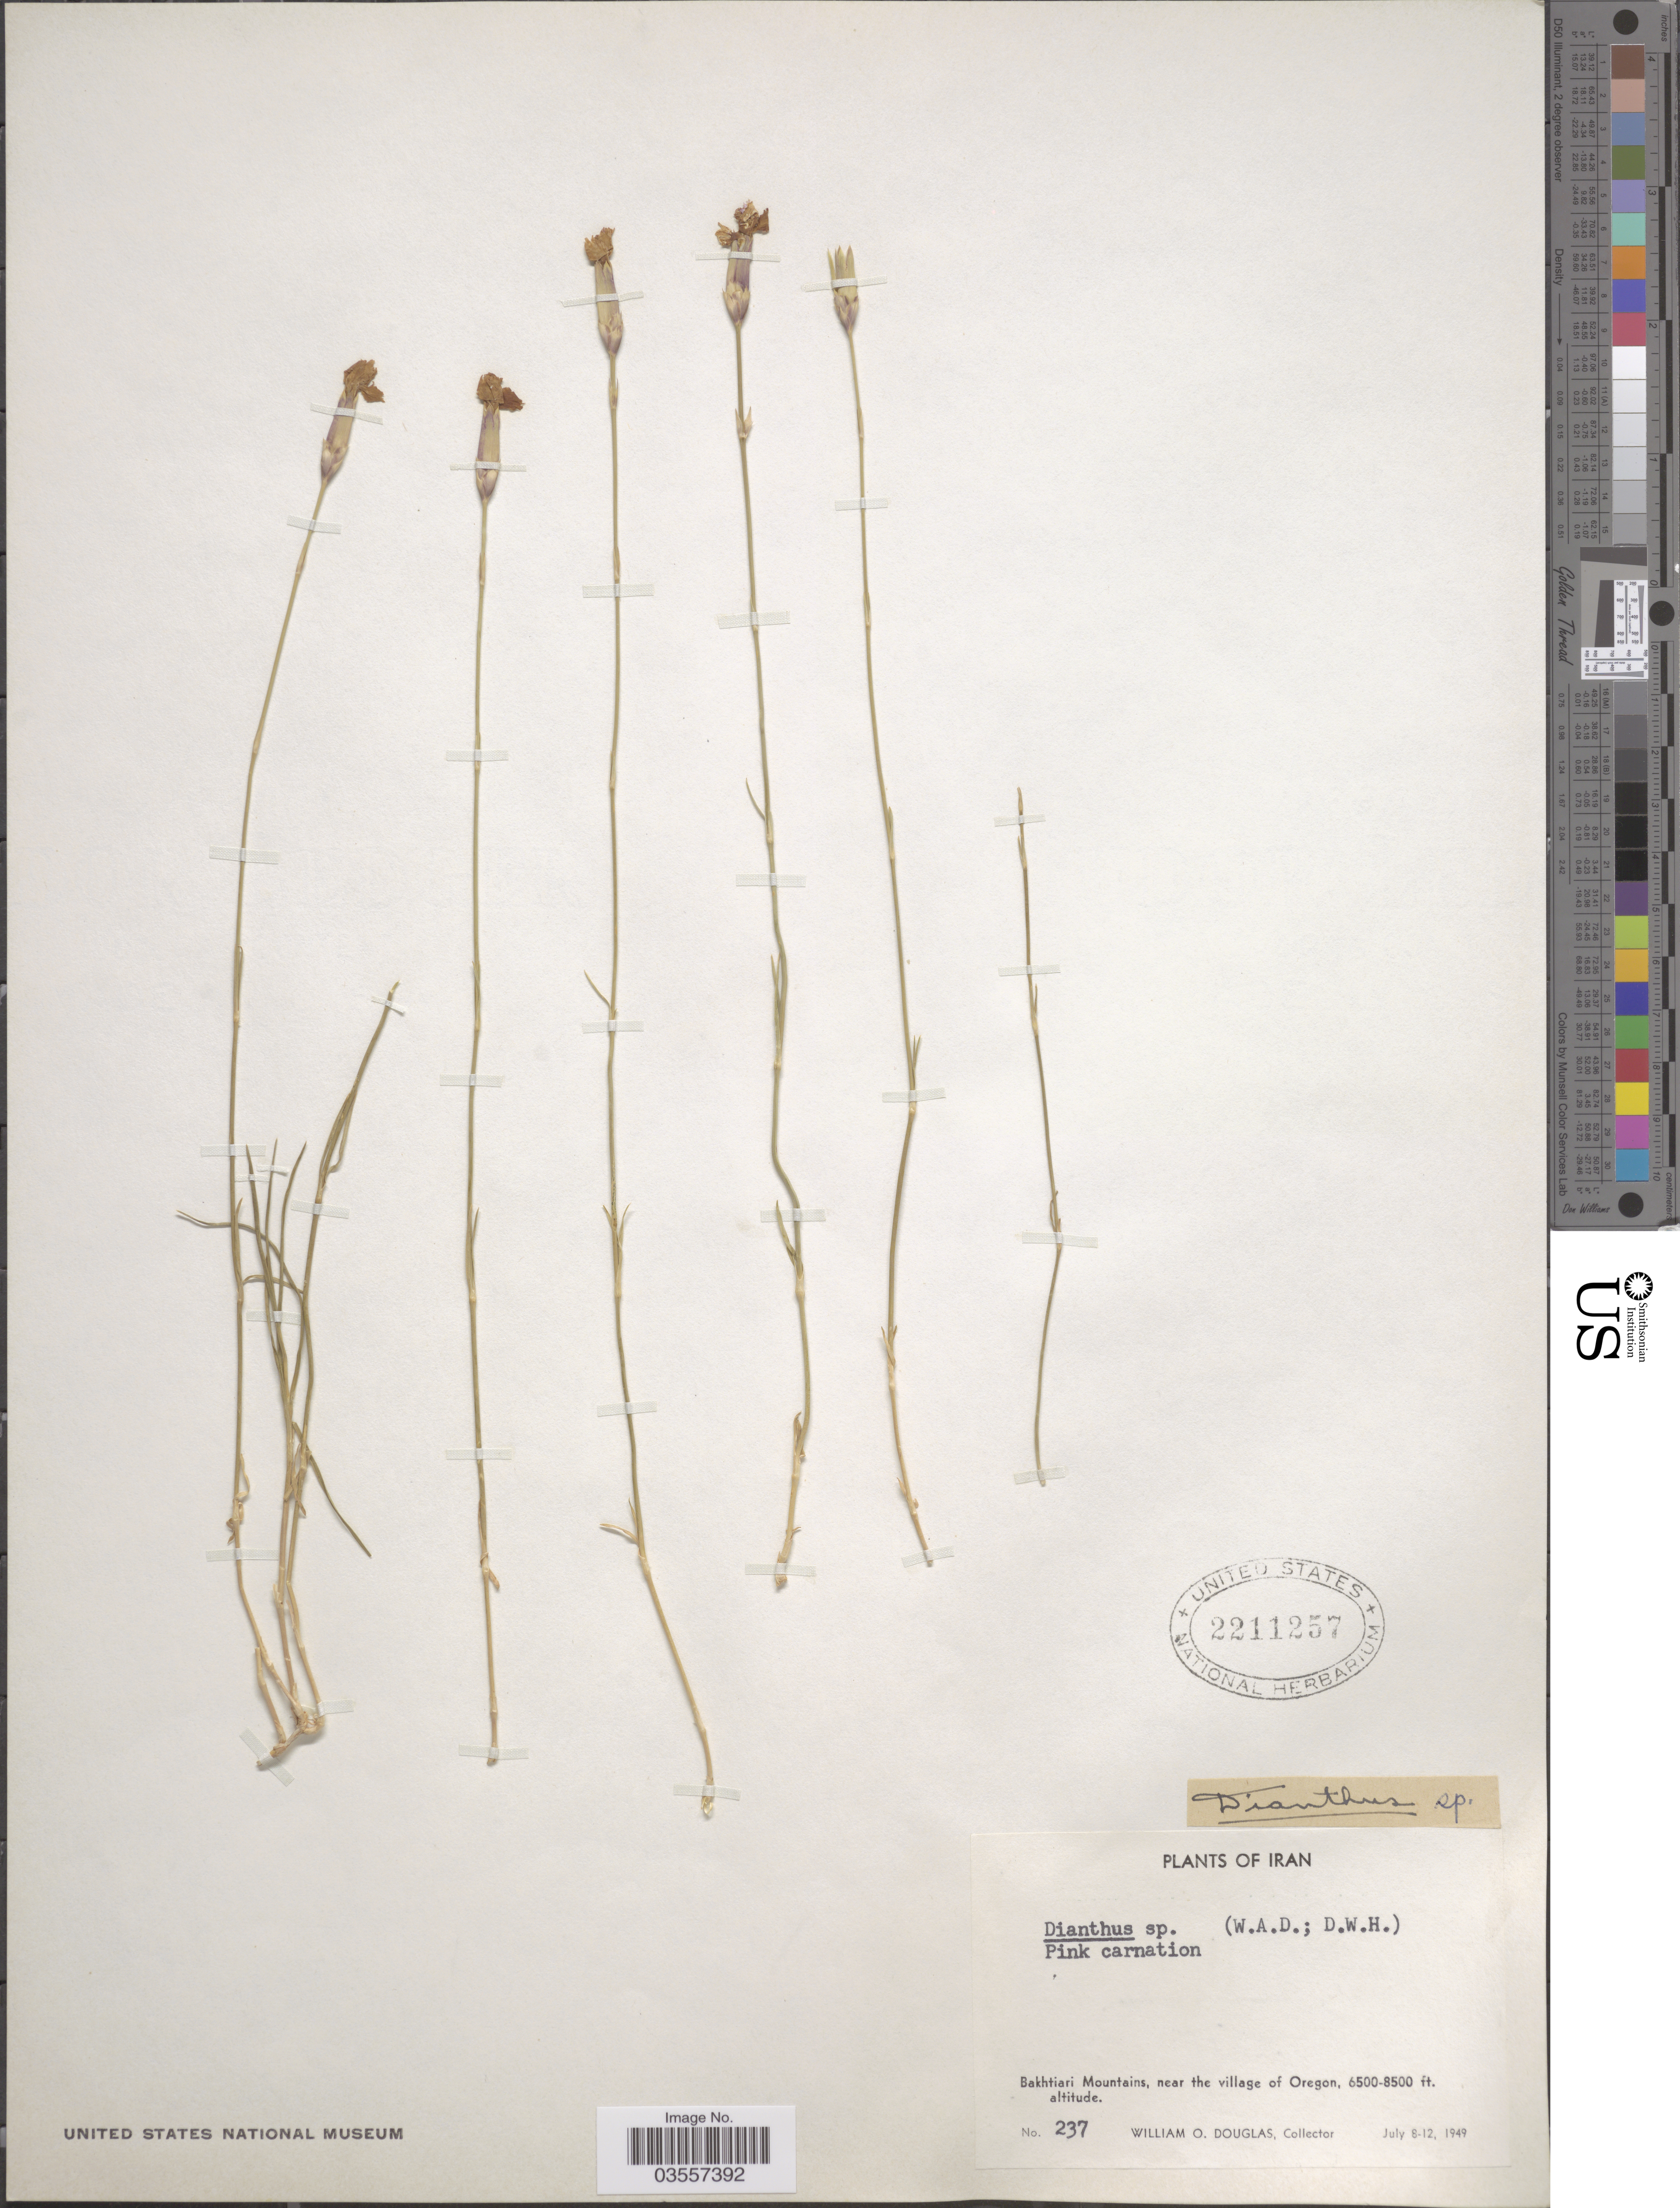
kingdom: Plantae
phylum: Tracheophyta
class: Magnoliopsida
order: Caryophyllales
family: Caryophyllaceae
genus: Dianthus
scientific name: Dianthus sp.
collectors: W. Douglas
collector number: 237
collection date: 1949-07-08/1949-07-12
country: Iran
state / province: Chahar Mahaal and Bakhtiari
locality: Bakhtiari Mountains, near the village of Oregon.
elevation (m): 1981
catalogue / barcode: US 2211257